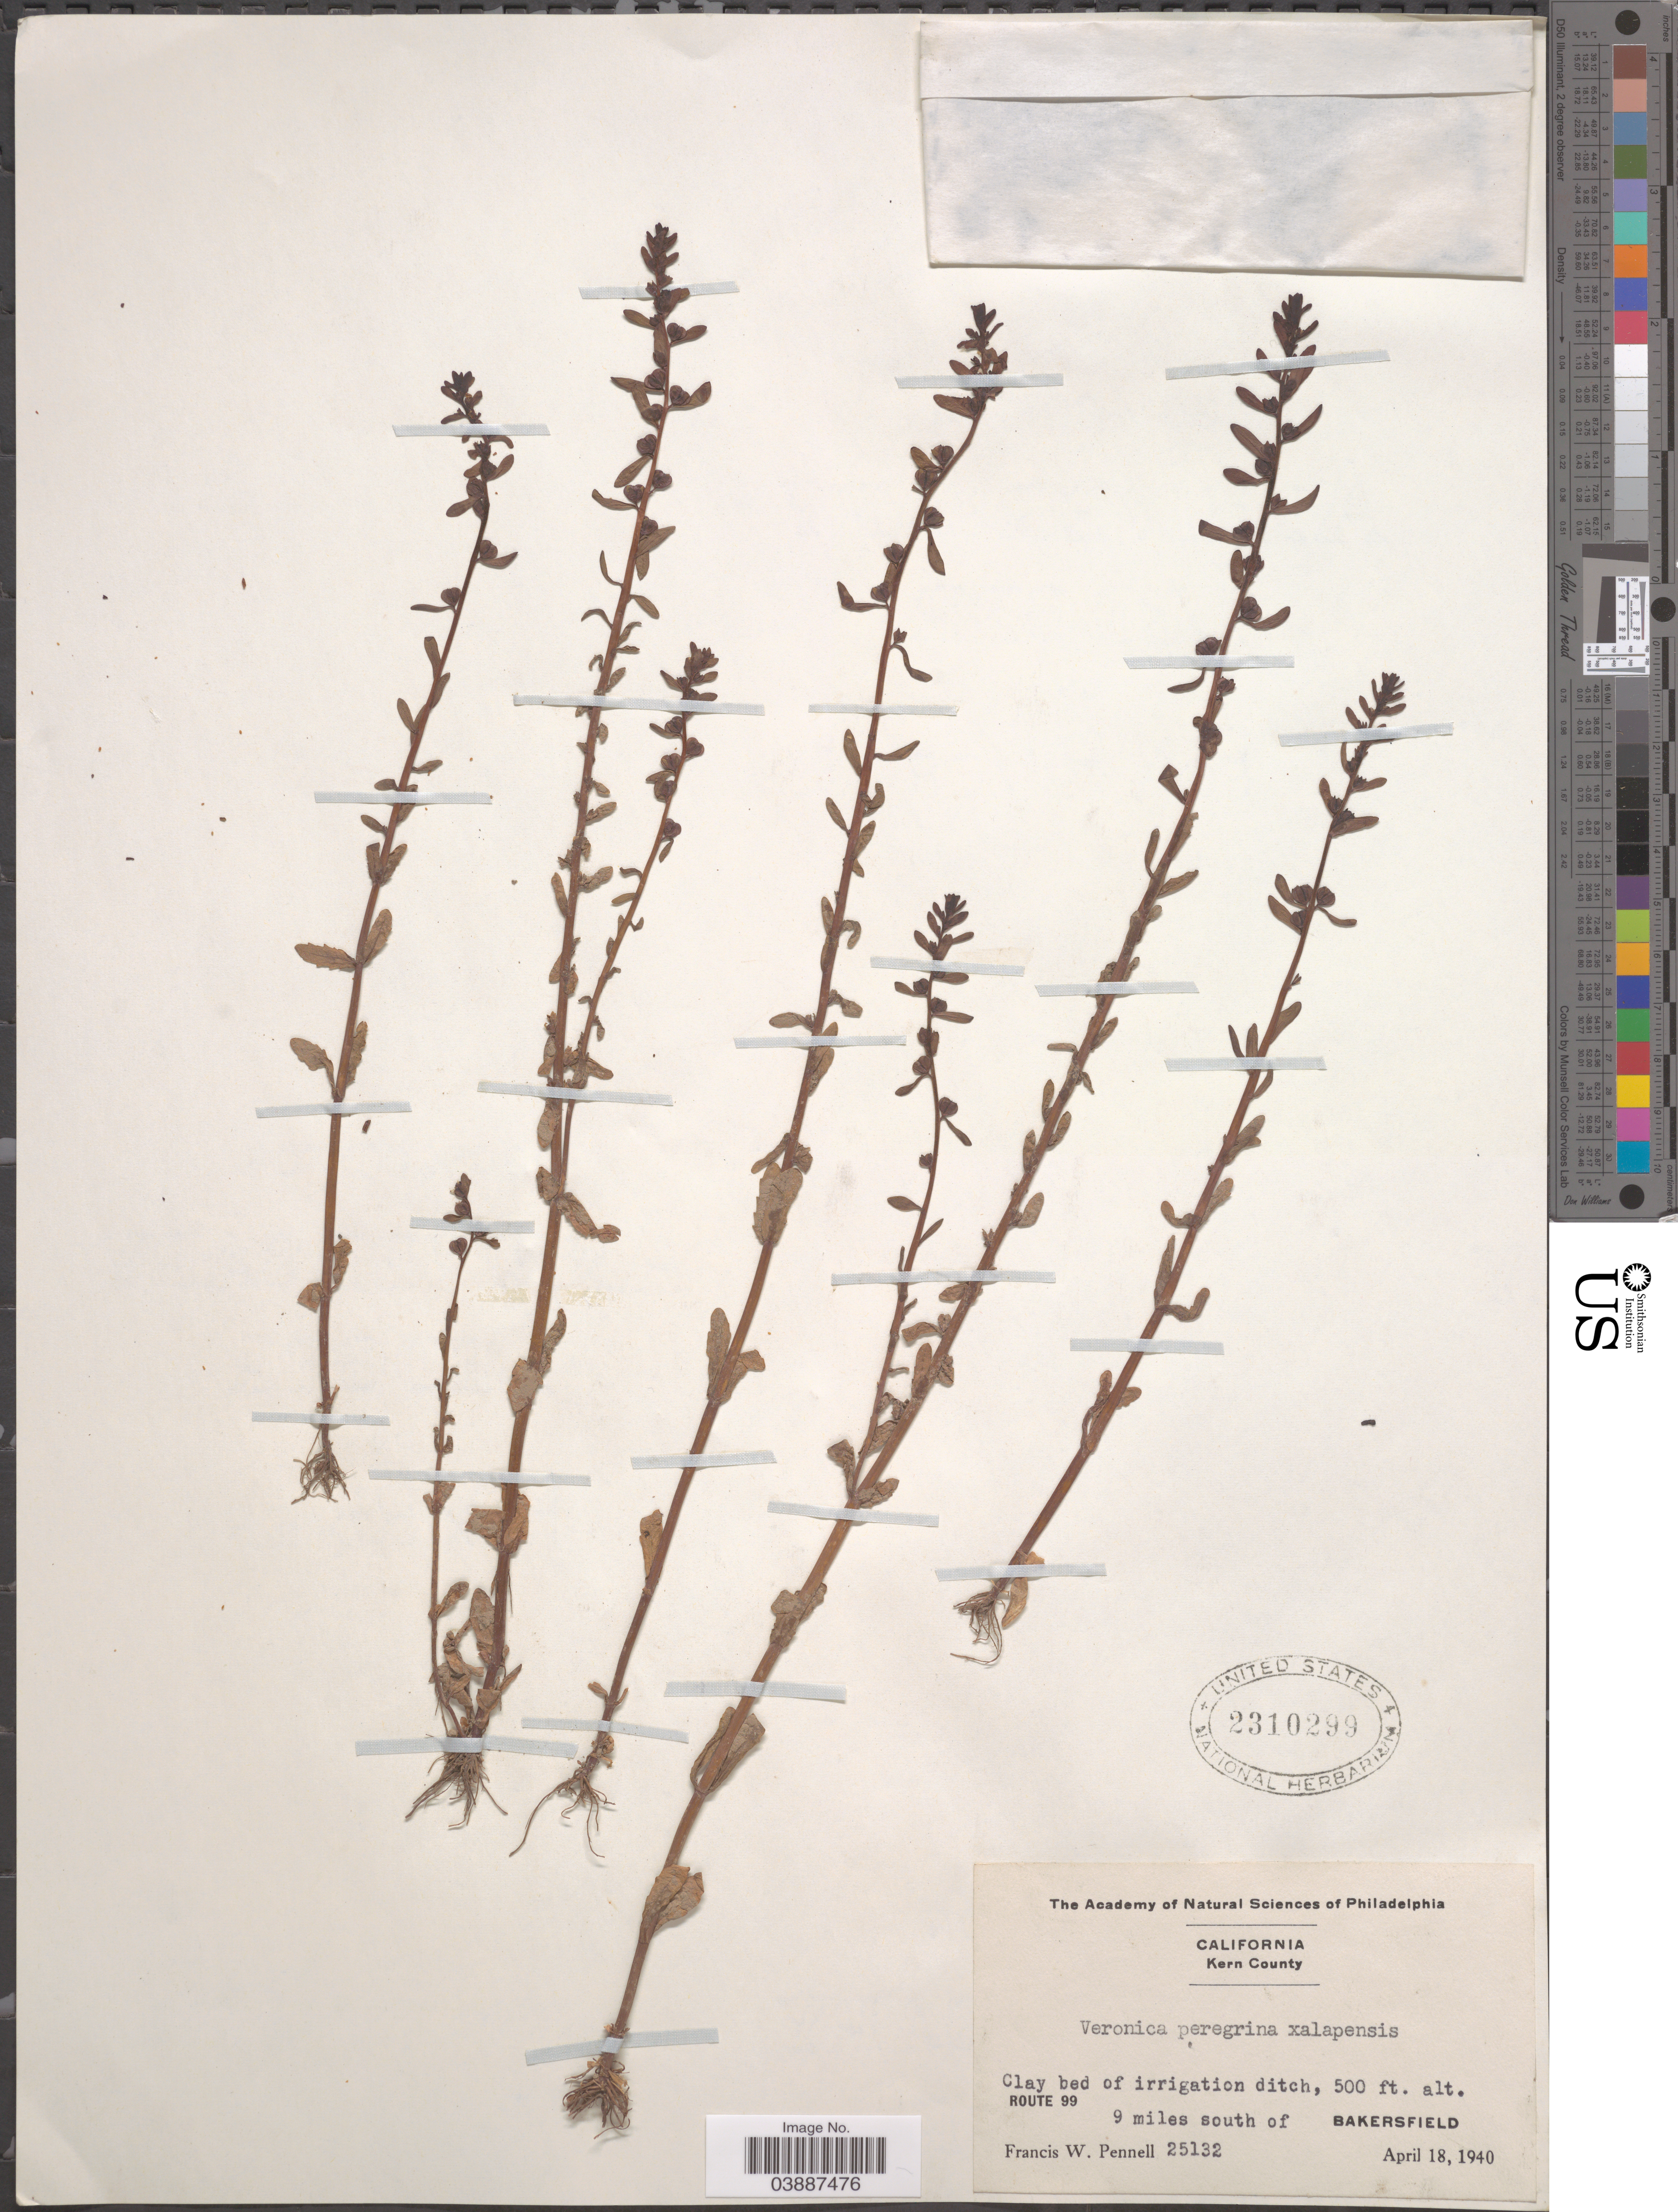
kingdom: Plantae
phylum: Tracheophyta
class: Magnoliopsida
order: Lamiales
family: Plantaginaceae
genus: Veronica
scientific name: Veronica xalapensis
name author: Kunth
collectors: F. W. Pennell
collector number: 25132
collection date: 1940-04-18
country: United States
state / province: California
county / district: Kern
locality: Kern County. Route 99. 9 miles south of Bakersfield.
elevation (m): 152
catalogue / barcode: US 2310299